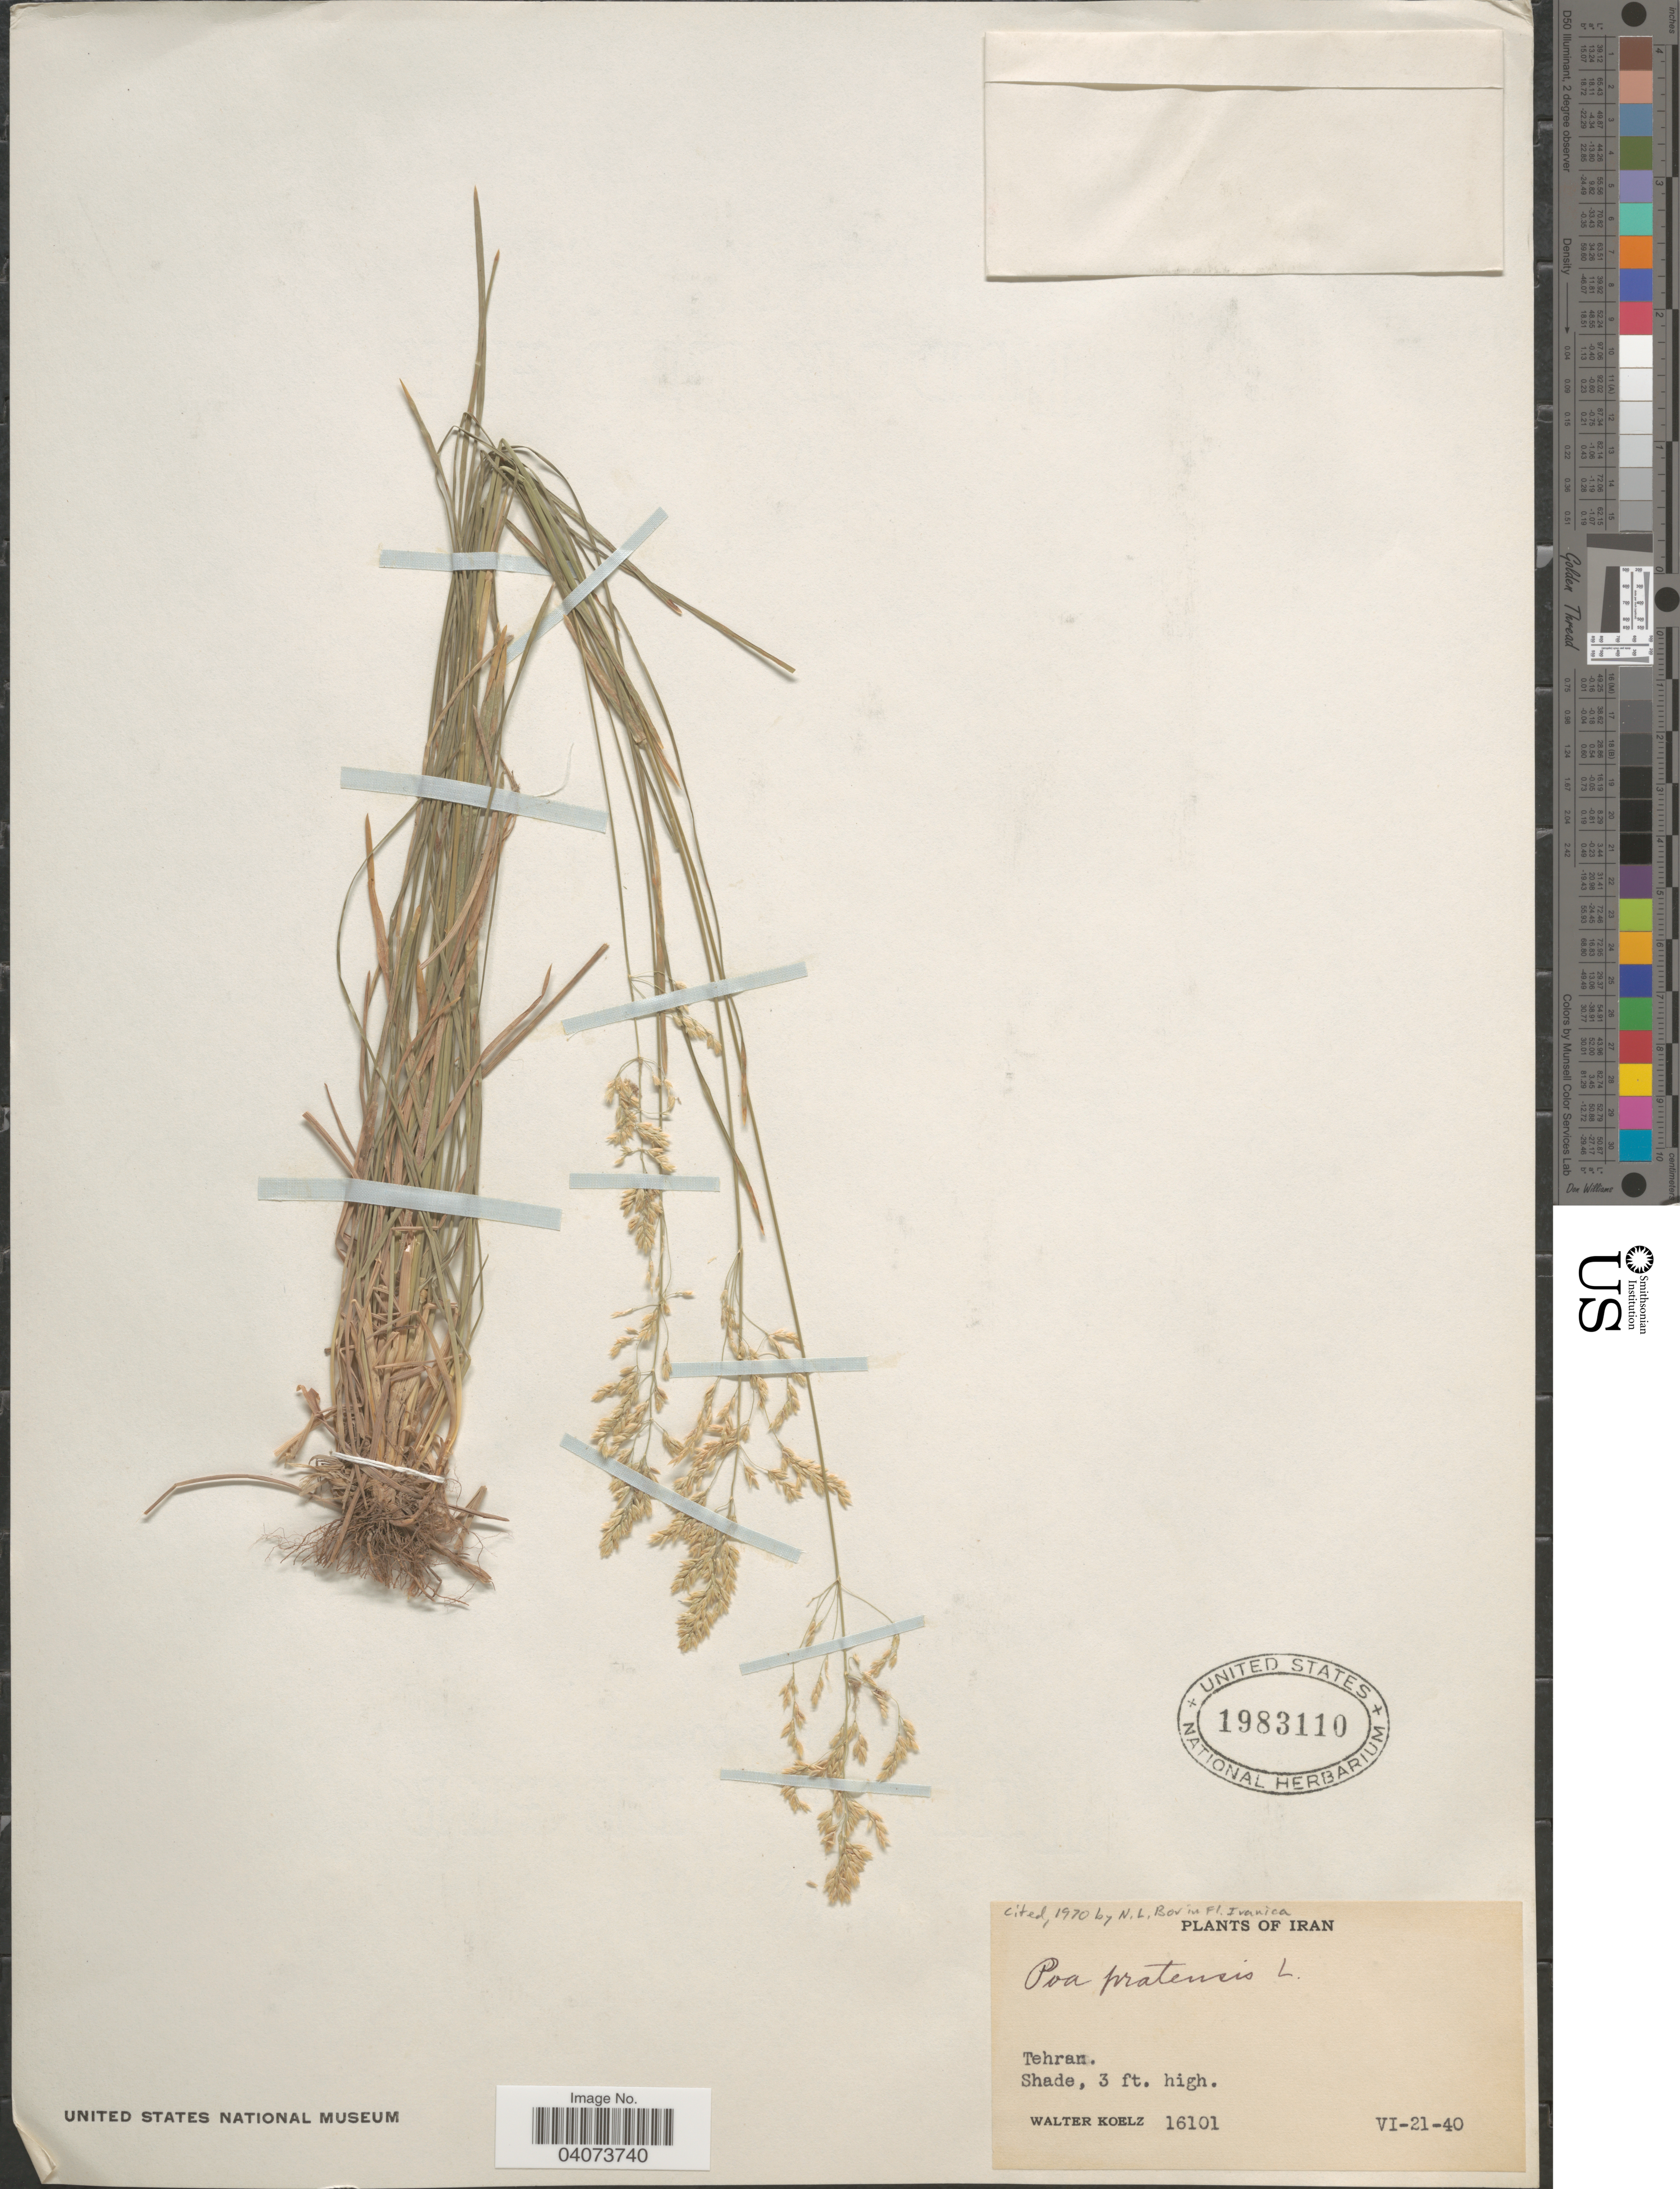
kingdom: Plantae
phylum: Tracheophyta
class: Liliopsida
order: Poales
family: Poaceae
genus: Poa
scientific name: Poa pratensis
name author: L.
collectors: W. N. Koelz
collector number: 16101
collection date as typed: Transcribed d/m/y: 21/6/40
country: Iran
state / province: Tehran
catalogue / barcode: US 1983110